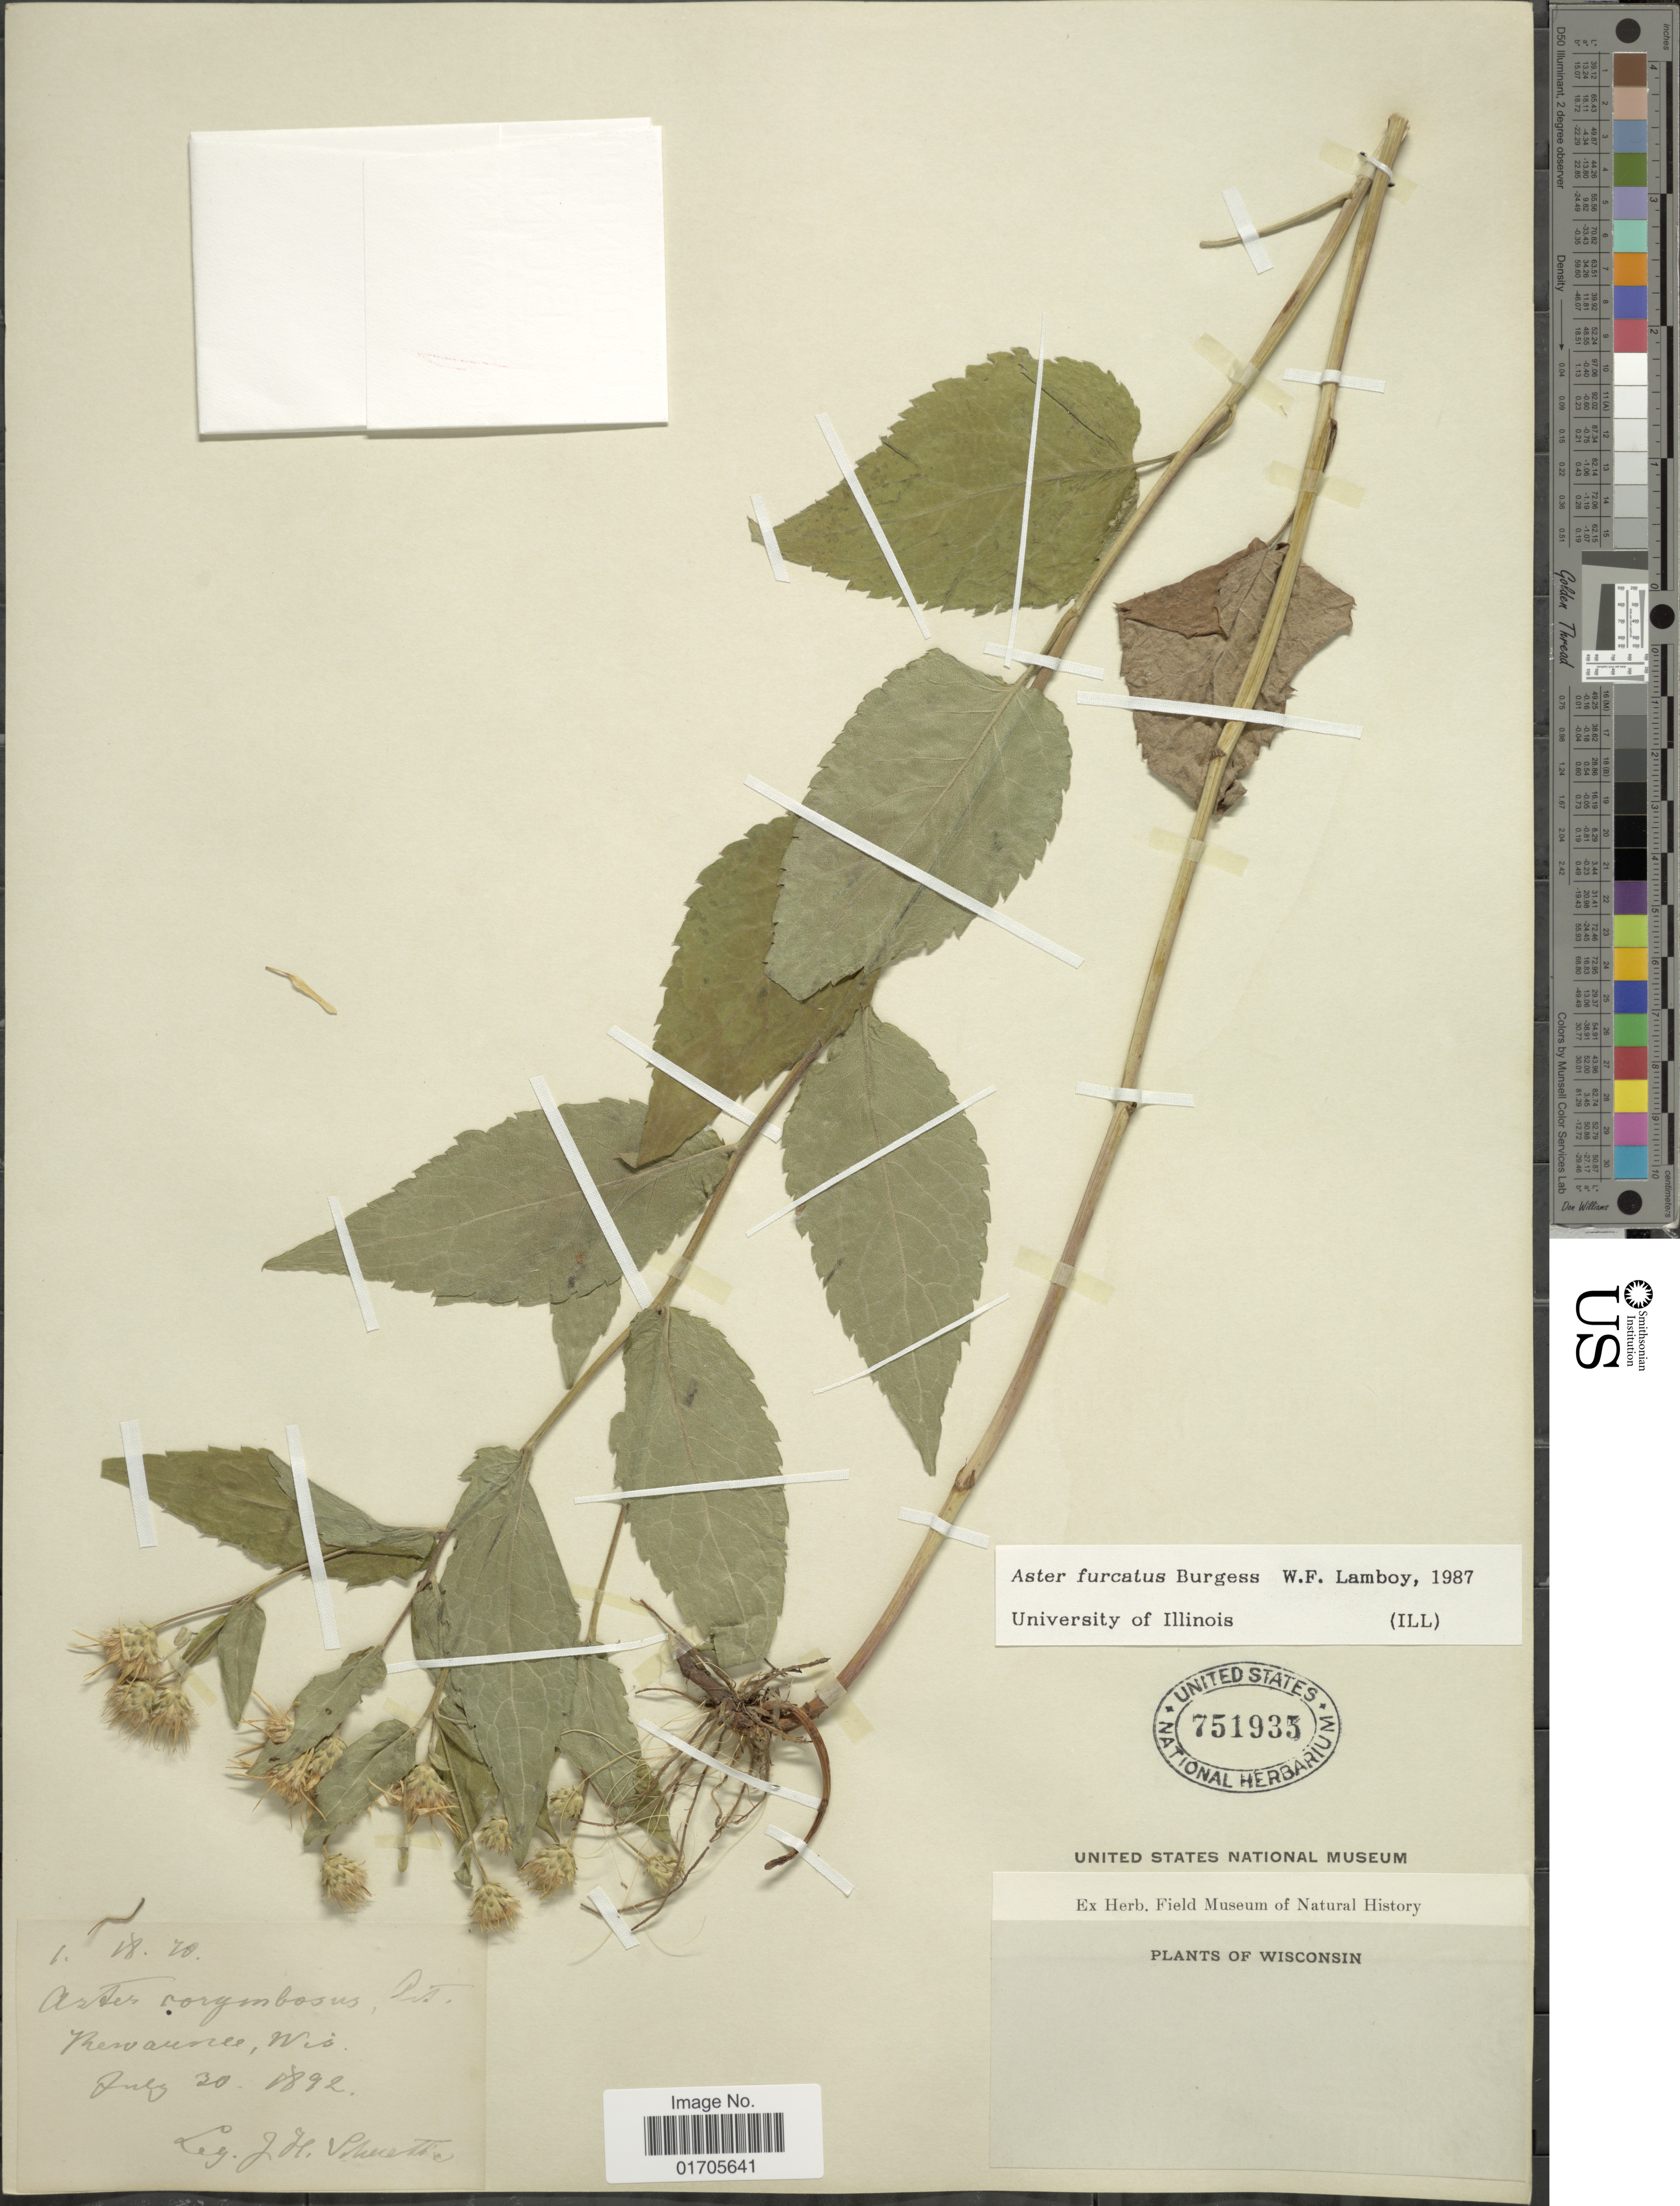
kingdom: Plantae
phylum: Tracheophyta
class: Magnoliopsida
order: Asterales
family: Asteraceae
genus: Eurybia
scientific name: Eurybia furcata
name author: G.L. Nesom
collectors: J. Schnette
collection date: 1892-07-30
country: United States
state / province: Wisconsin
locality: Kewaunee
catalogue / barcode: US 751935